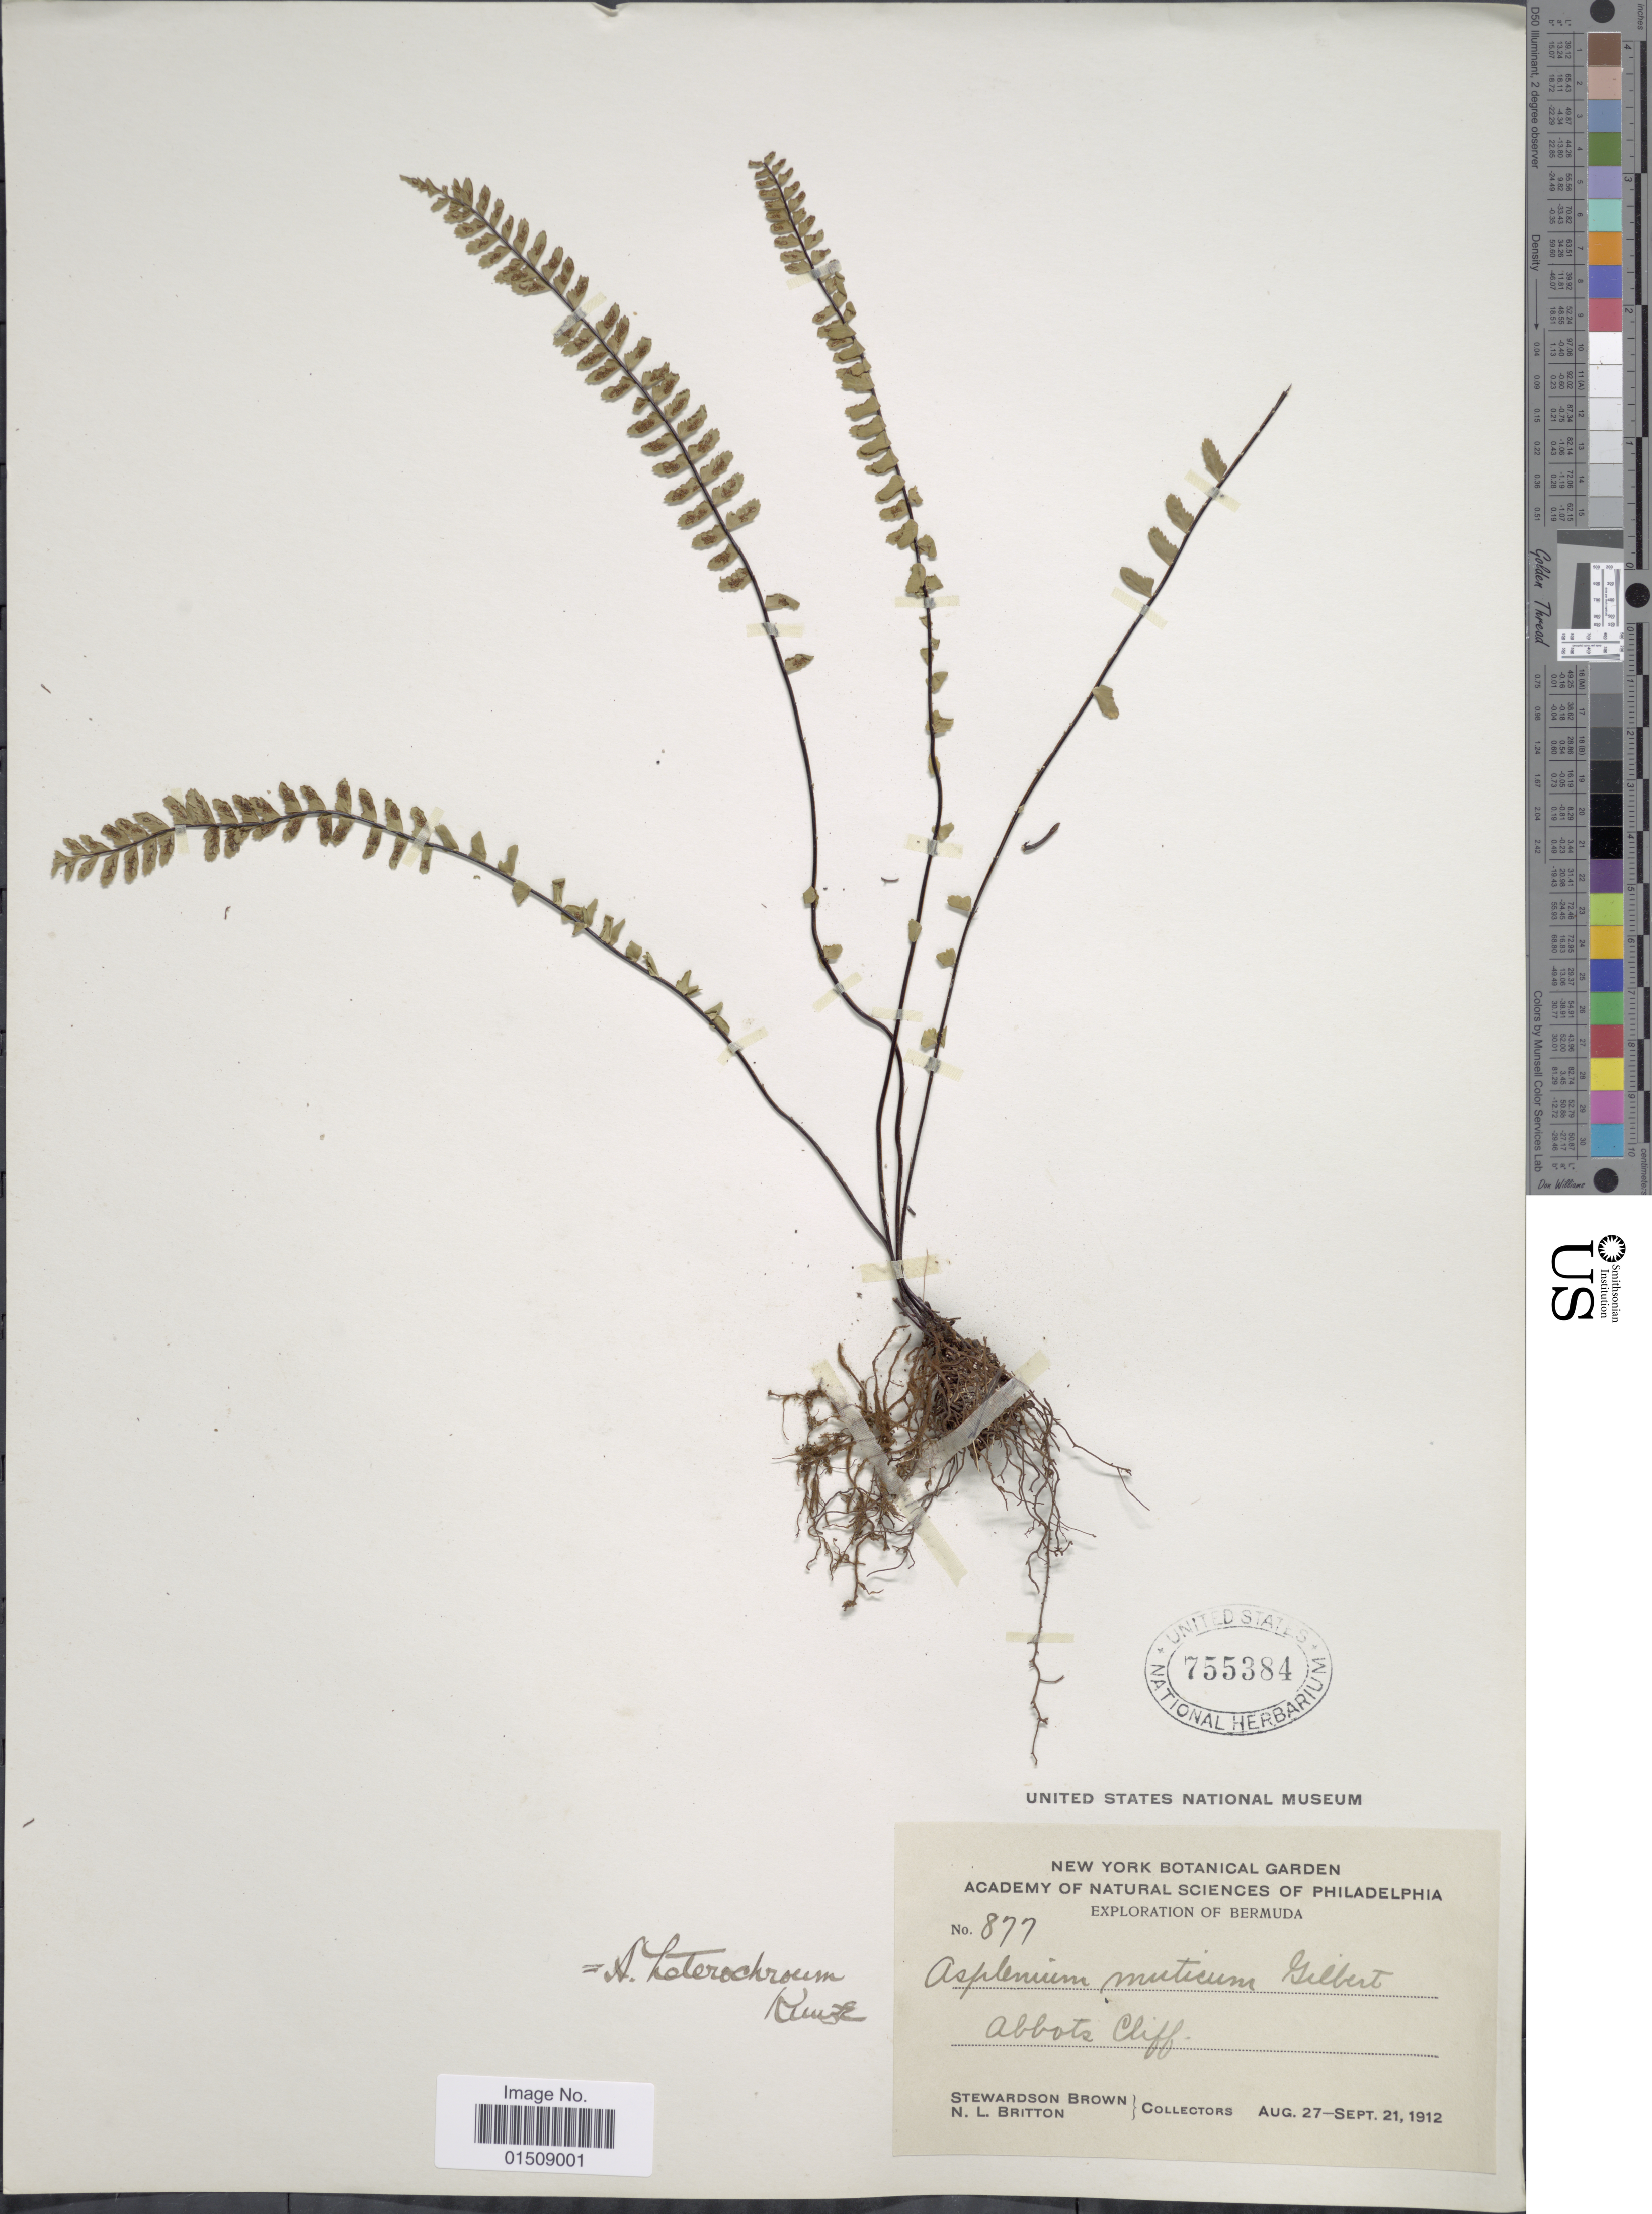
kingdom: Plantae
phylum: Tracheophyta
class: Polypodiopsida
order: Polypodiales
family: Aspleniaceae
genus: Asplenium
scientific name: Asplenium heterochroum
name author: Kunze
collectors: S. Brown & N. Britton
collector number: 877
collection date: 1912-08-27/1912-09-21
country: Bermuda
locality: Abbots Cliff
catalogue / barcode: US 755384